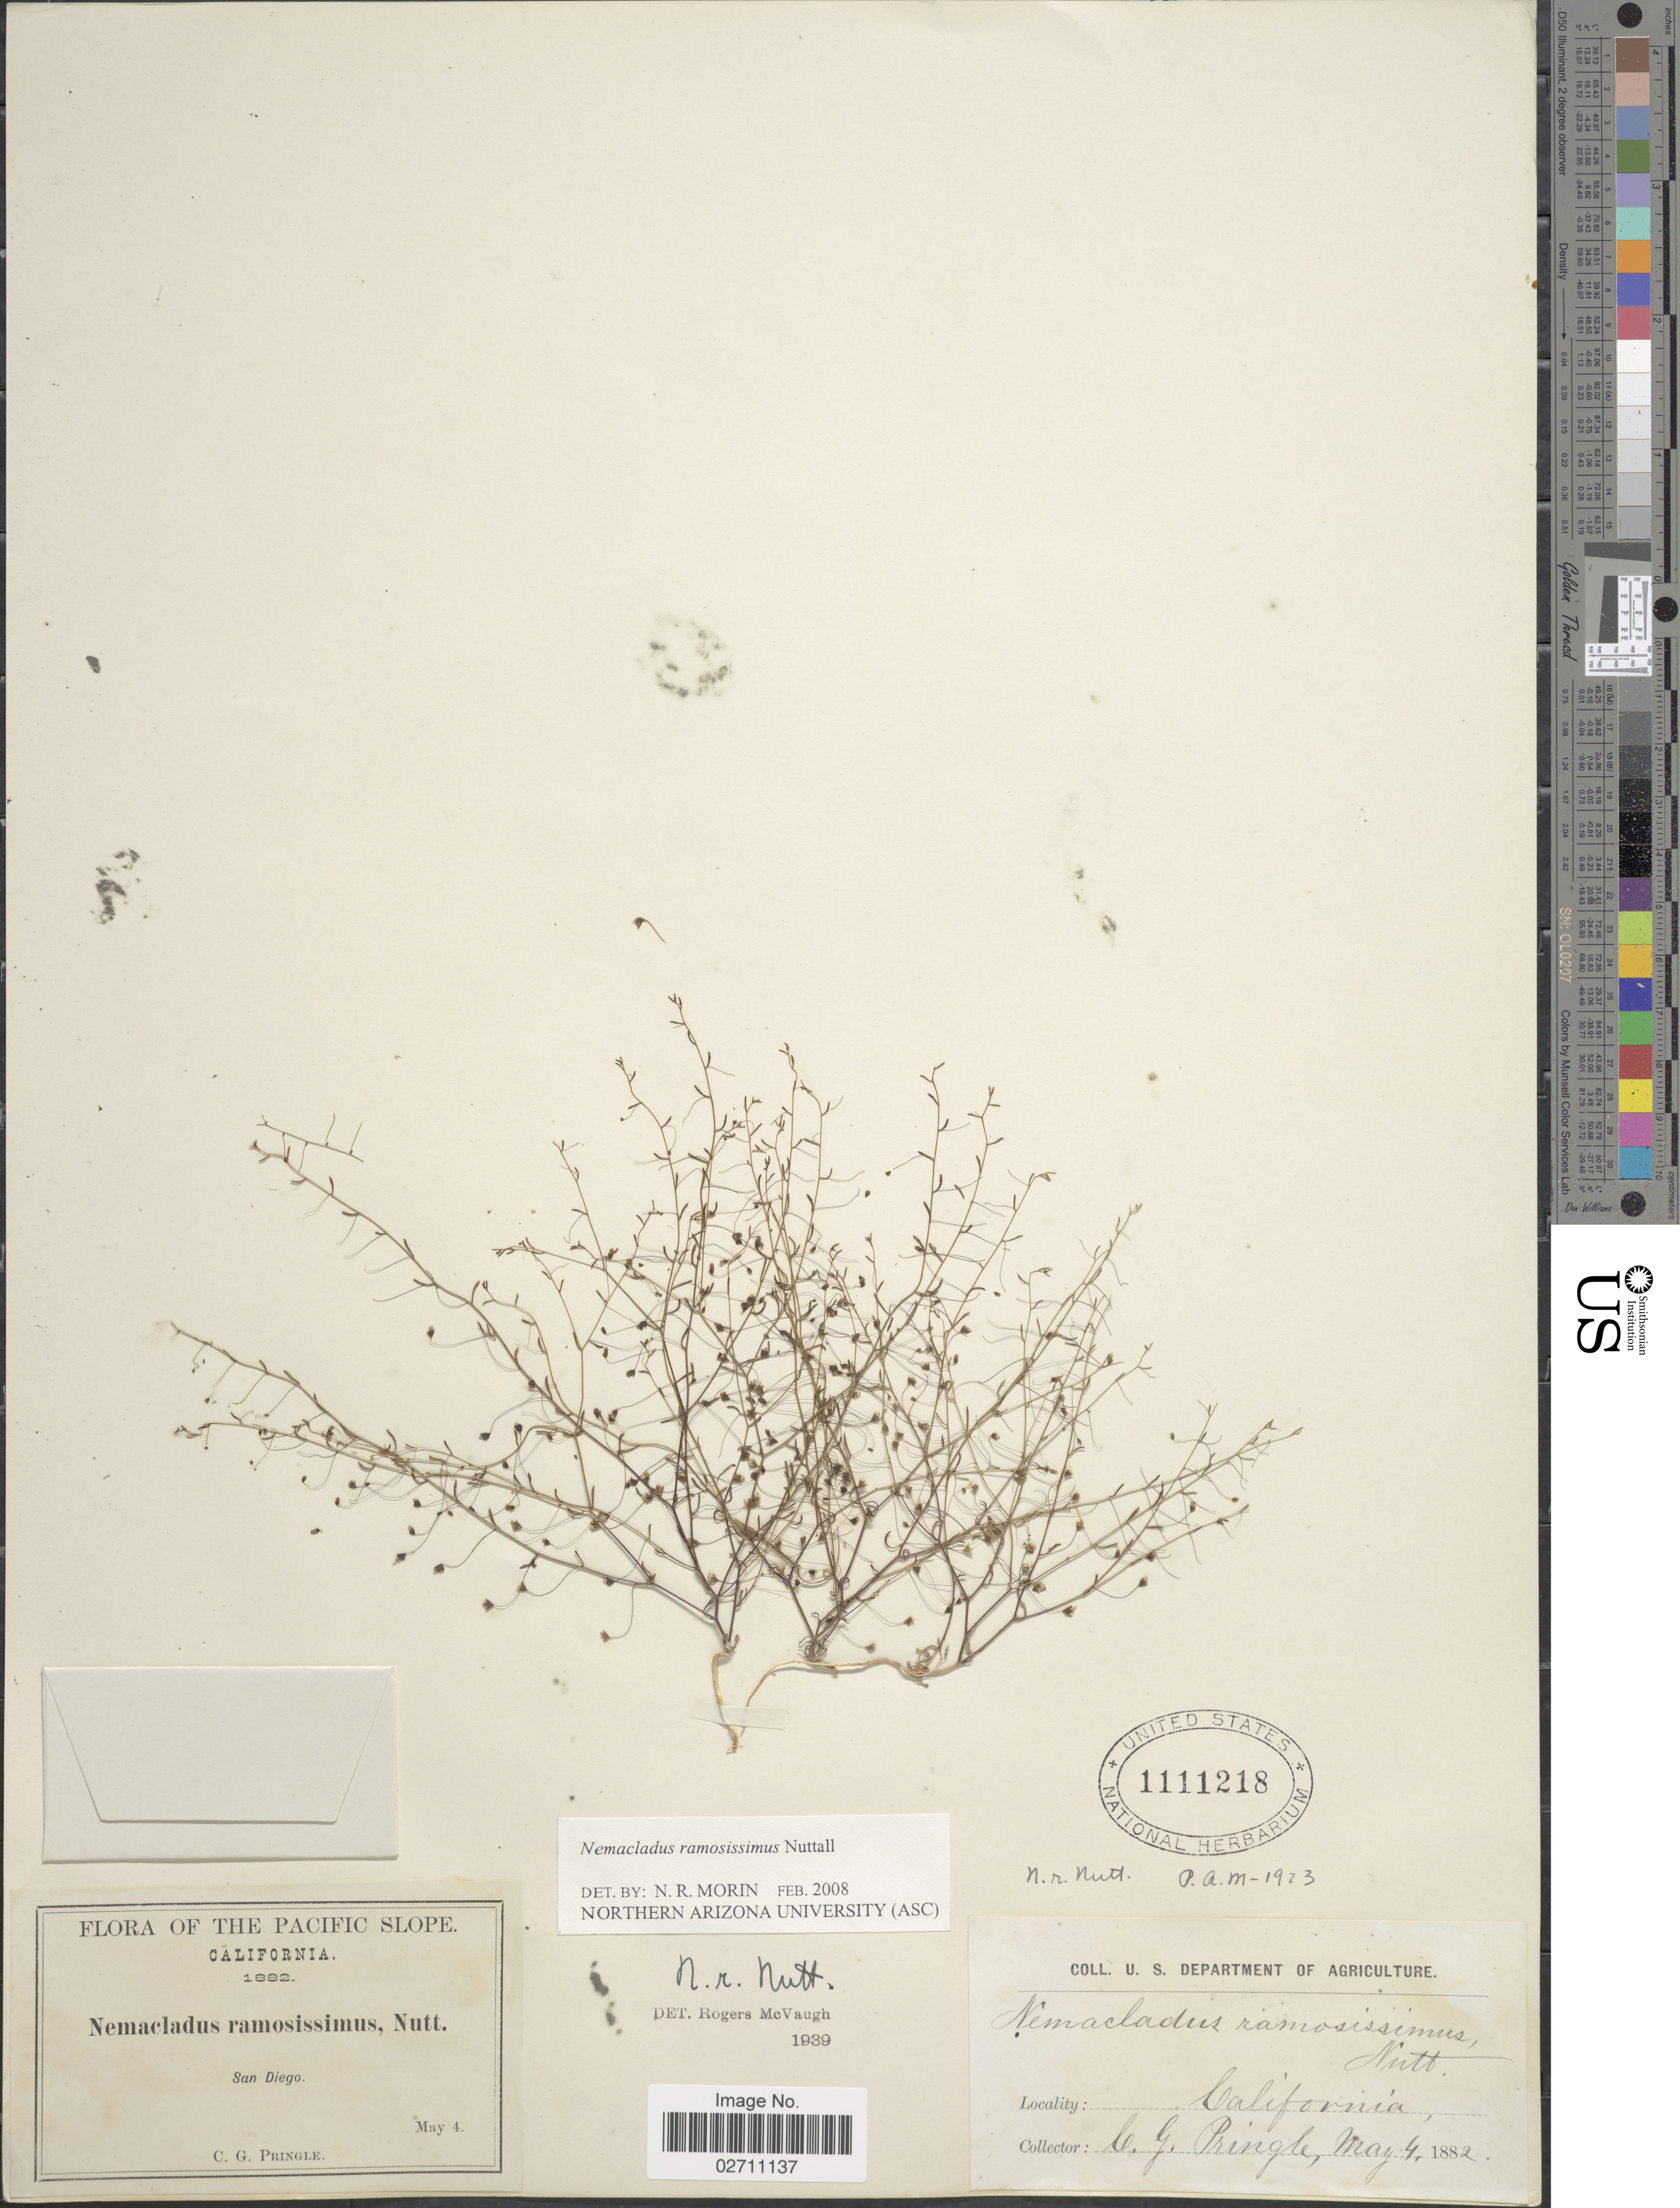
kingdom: Plantae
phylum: Tracheophyta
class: Magnoliopsida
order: Asterales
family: Campanulaceae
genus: Nemacladus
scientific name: Nemacladus ramosissimus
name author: Nutt.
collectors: C. G. Pringle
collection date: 1882-05-04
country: United States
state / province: California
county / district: San Diego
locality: The Pacific slope, San Diego.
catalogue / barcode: US 1111218